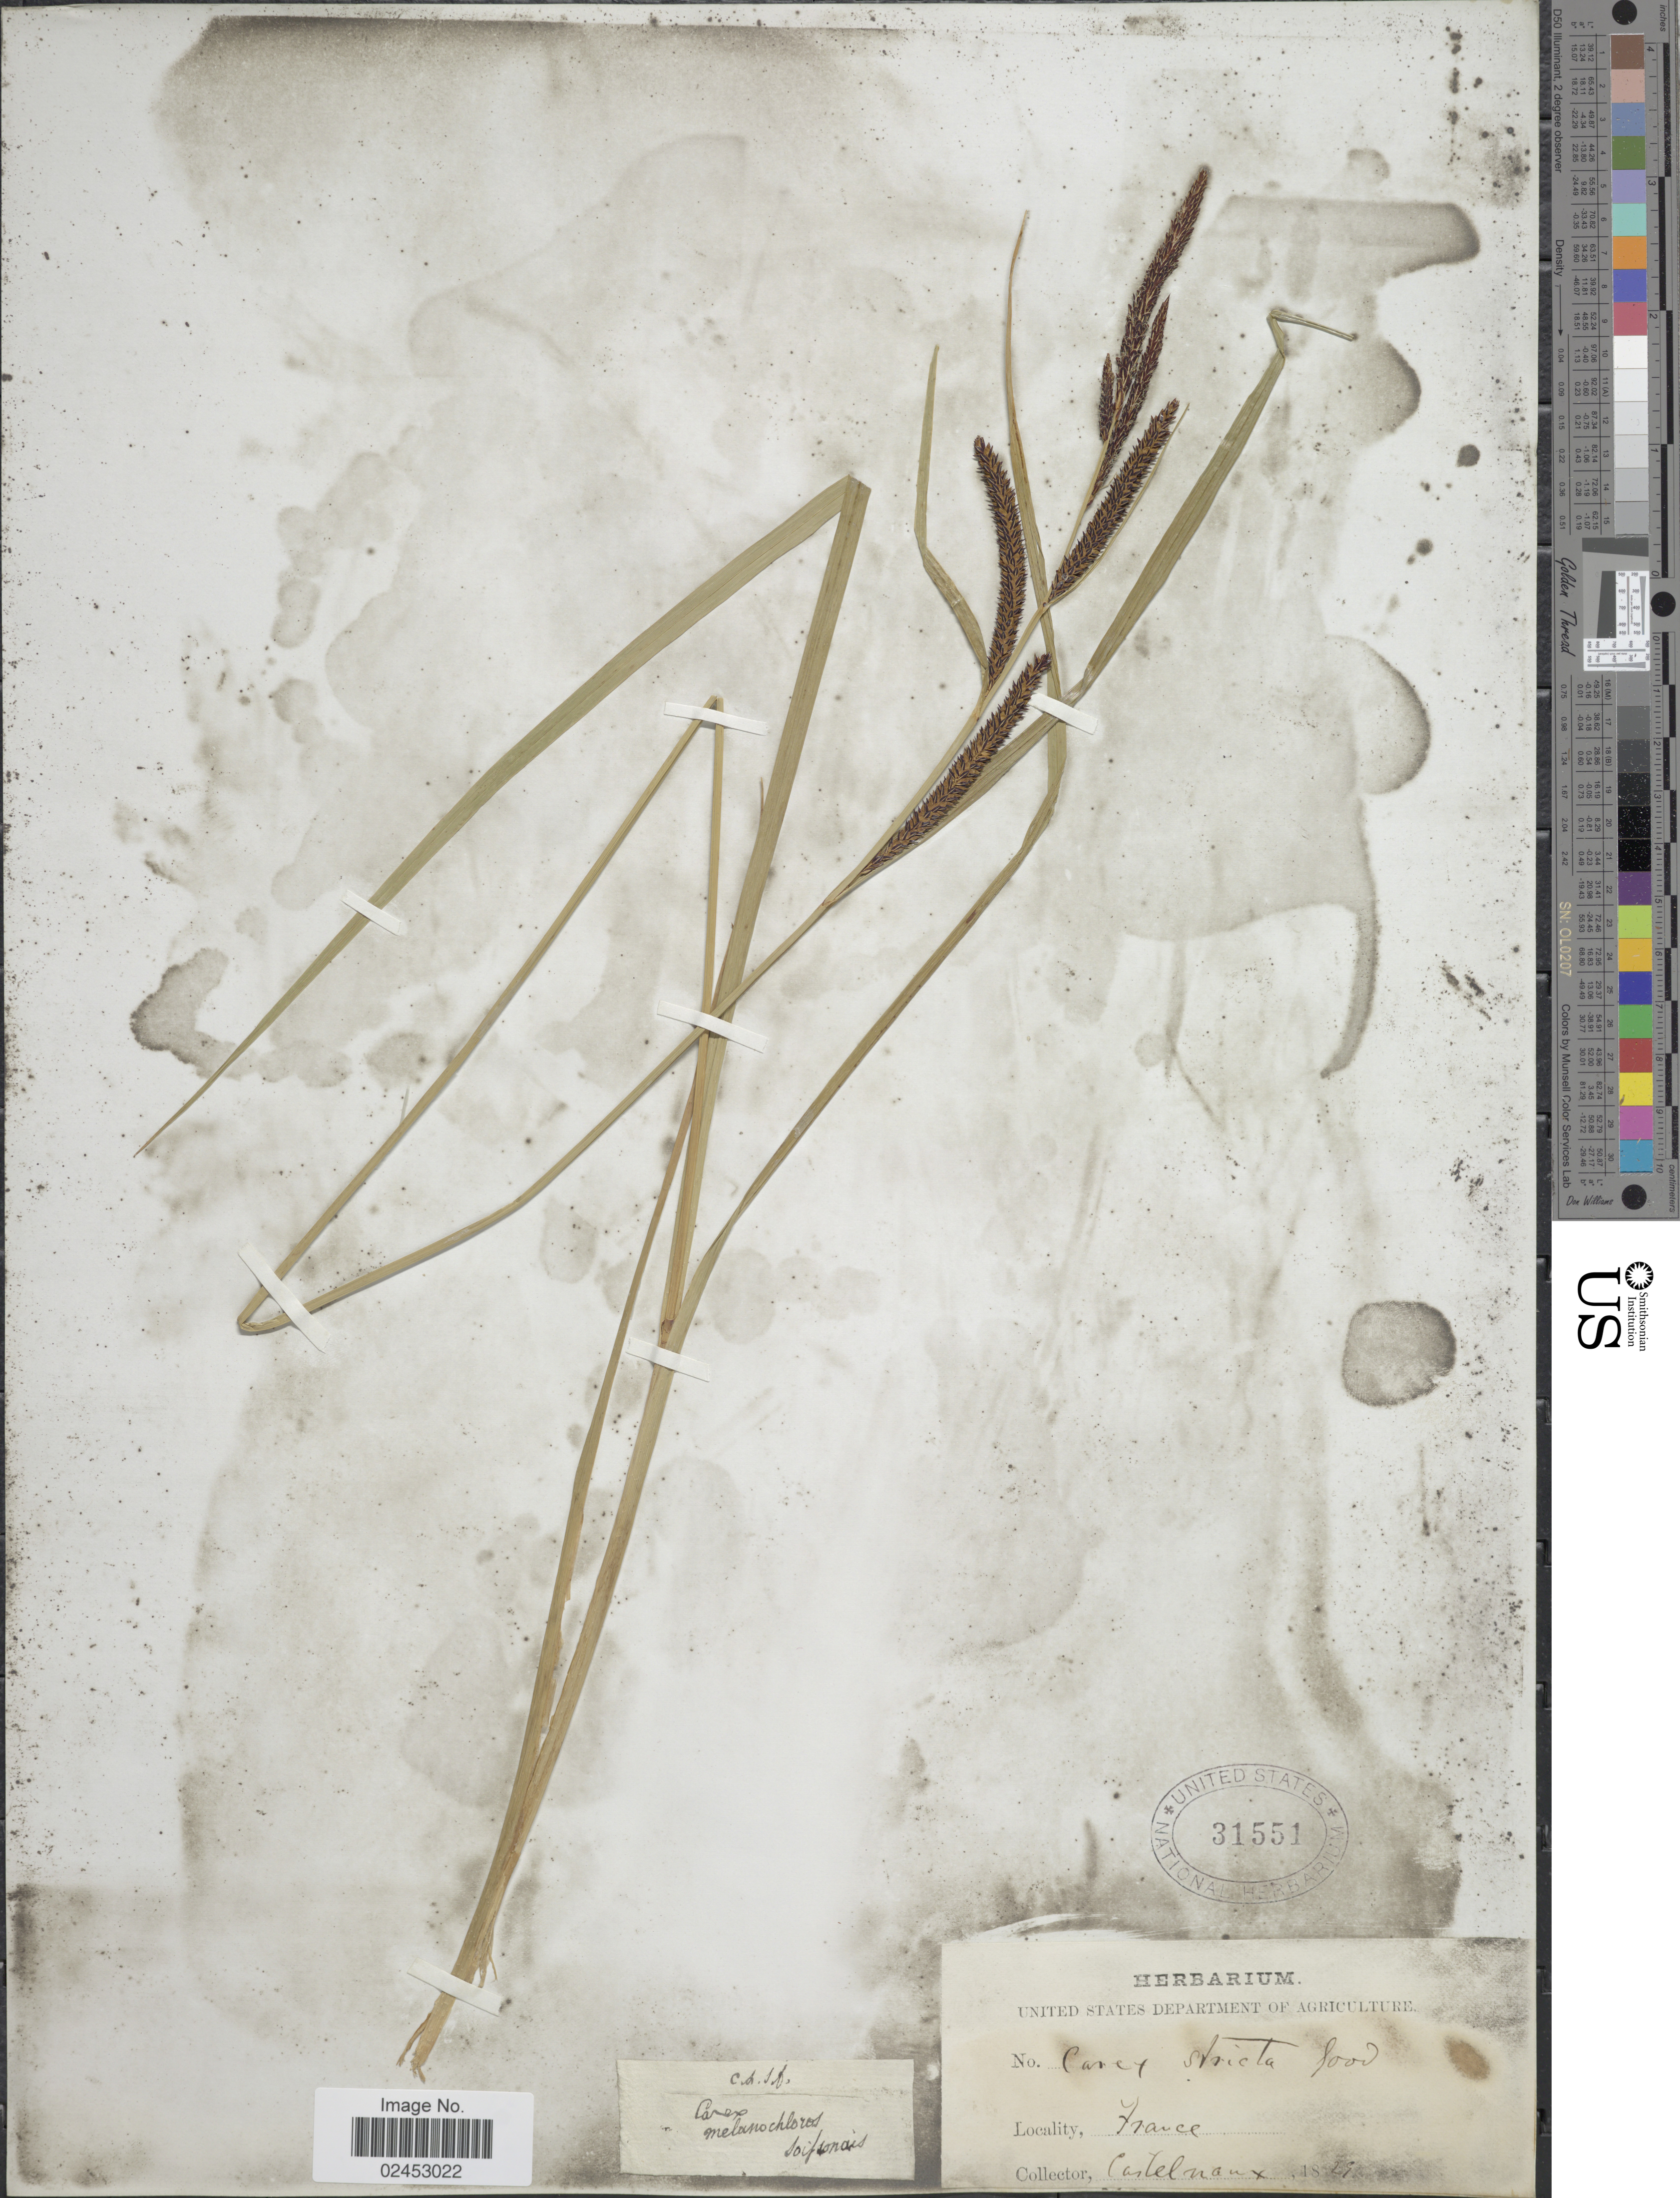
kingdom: Plantae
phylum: Tracheophyta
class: Liliopsida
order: Poales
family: Cyperaceae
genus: Carex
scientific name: Carex stricta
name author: Lam.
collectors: Castelnaux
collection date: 1829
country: France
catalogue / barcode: US 31551